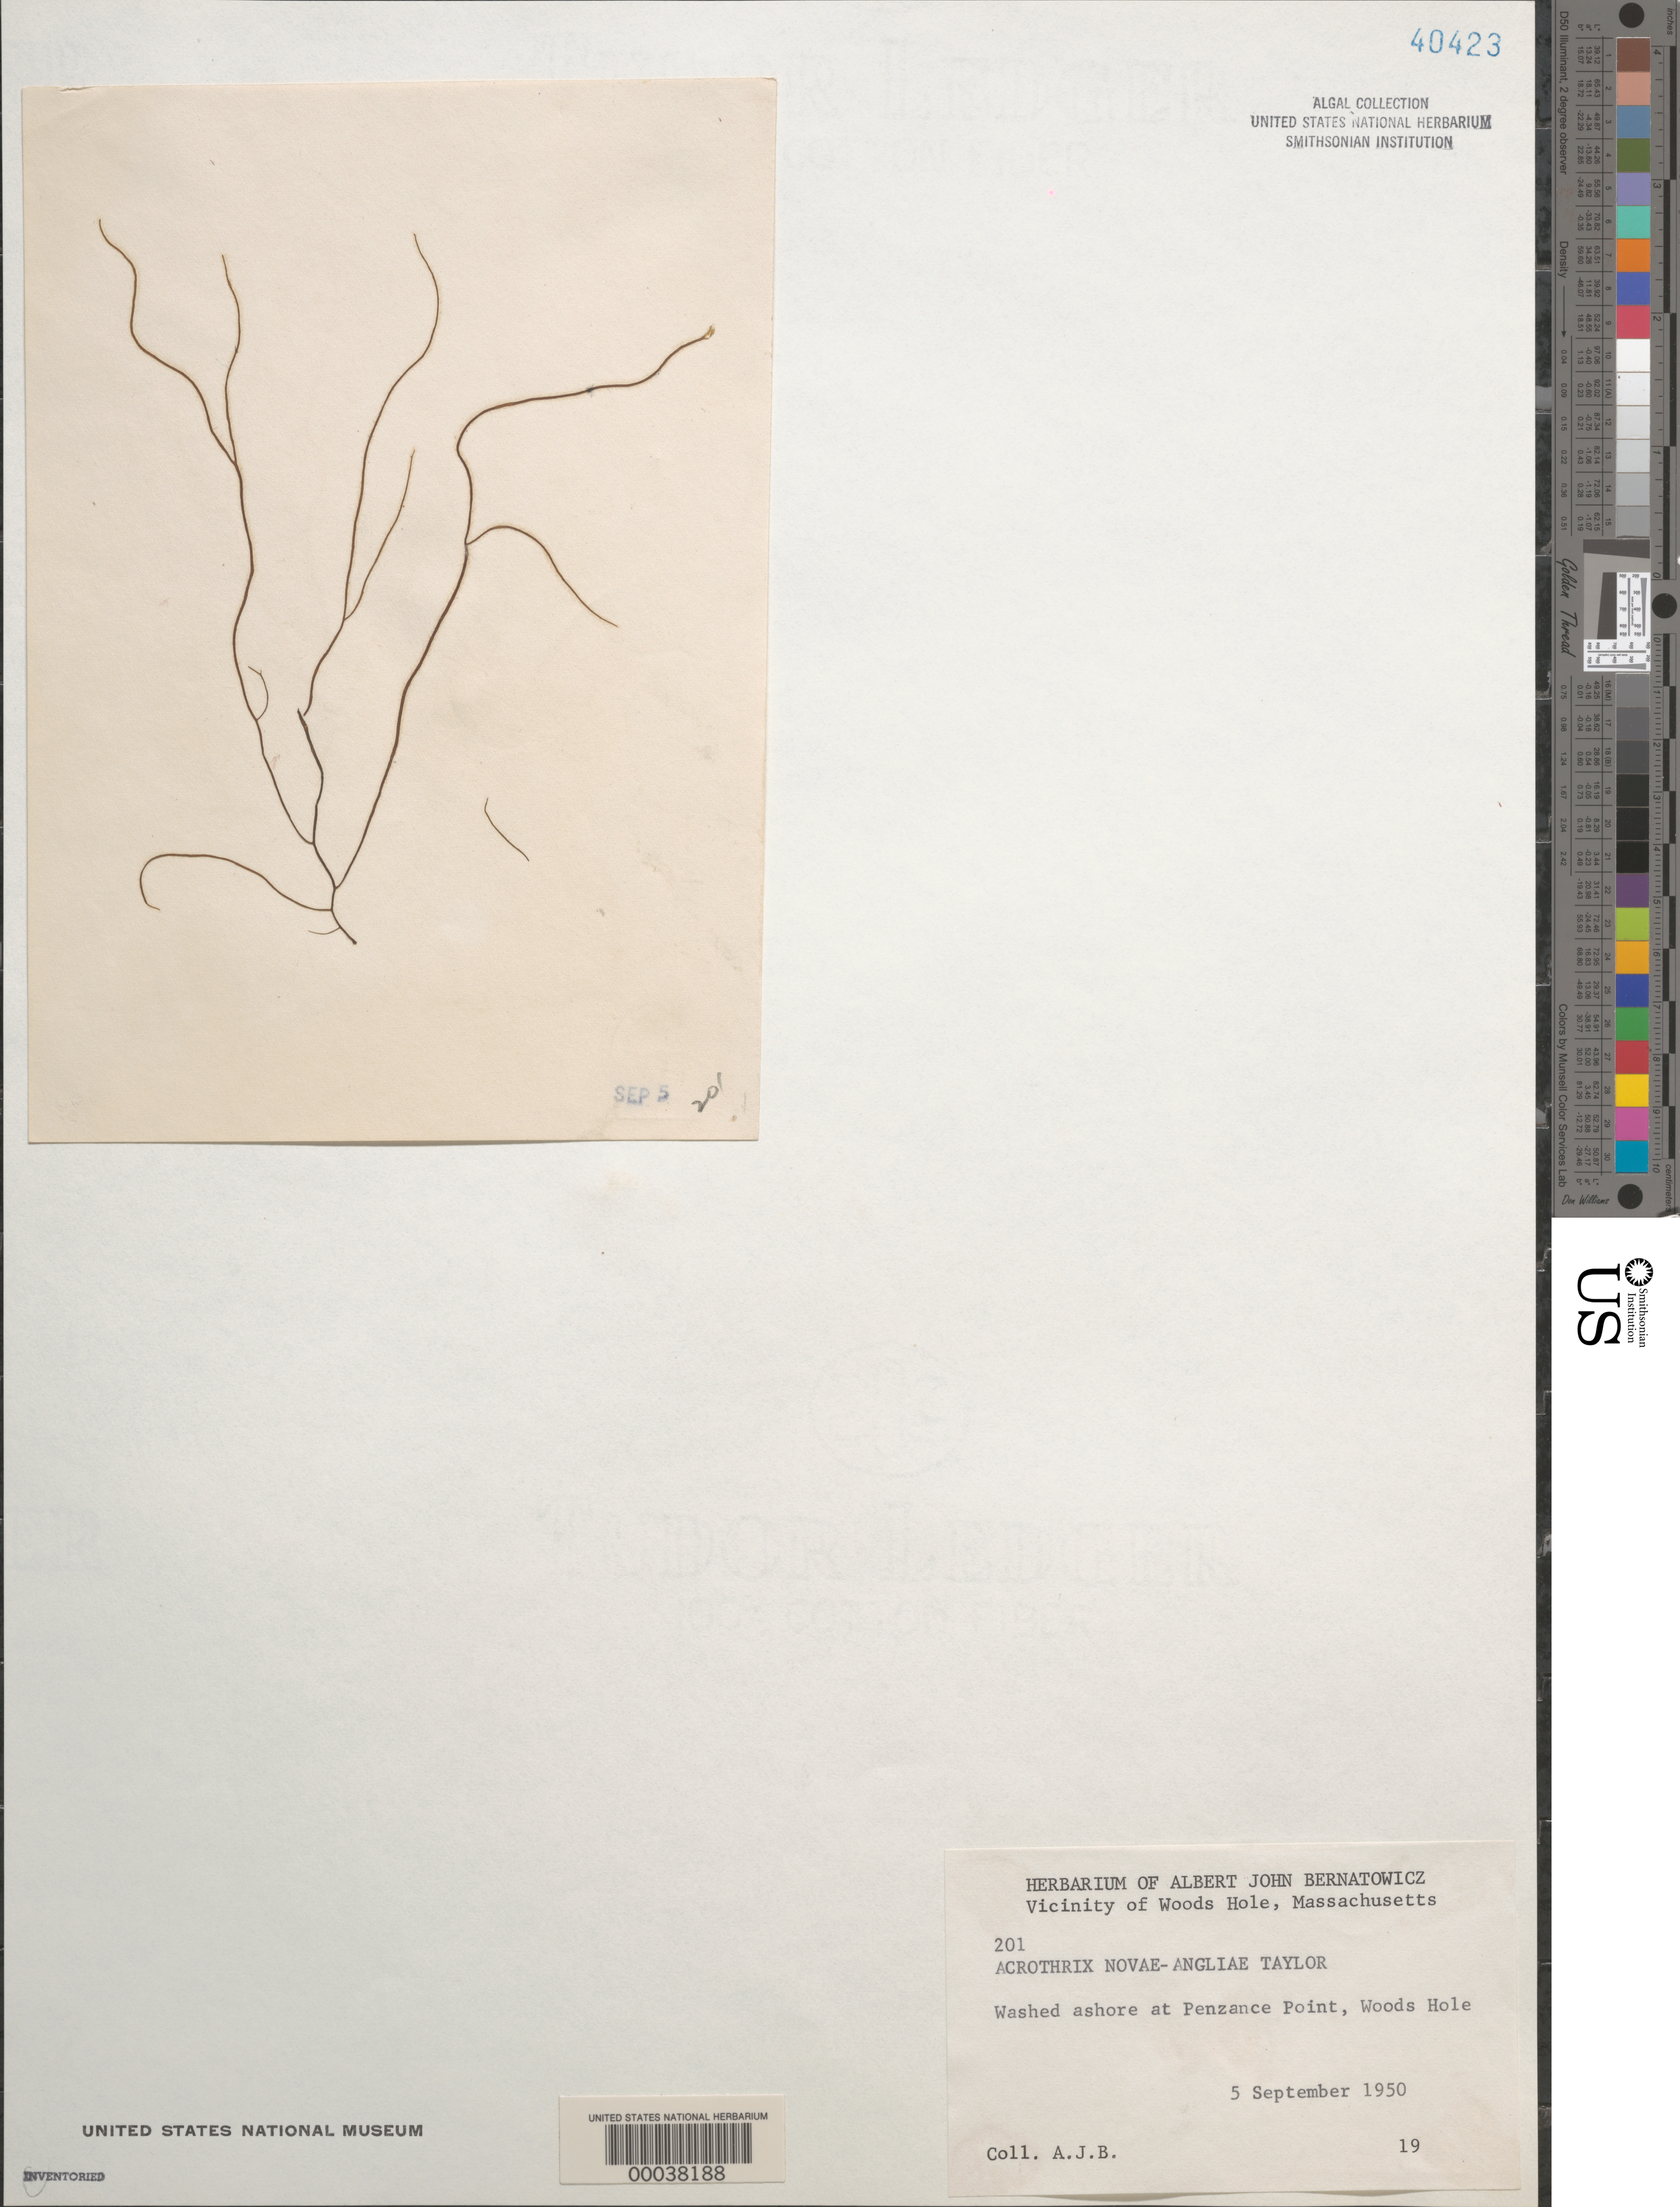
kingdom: Chromista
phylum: Ochrophyta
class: Phaeophyceae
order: Ectocarpales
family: Chordariaceae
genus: Acrothrix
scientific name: Acrothrix gracilis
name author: Kylin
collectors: A. Bernatowicz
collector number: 201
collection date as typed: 05 Sep 1950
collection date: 1950-09-05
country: United States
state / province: Massachusetts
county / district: Barnstable County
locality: Woods Hole, Penzance Point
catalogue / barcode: US 40423